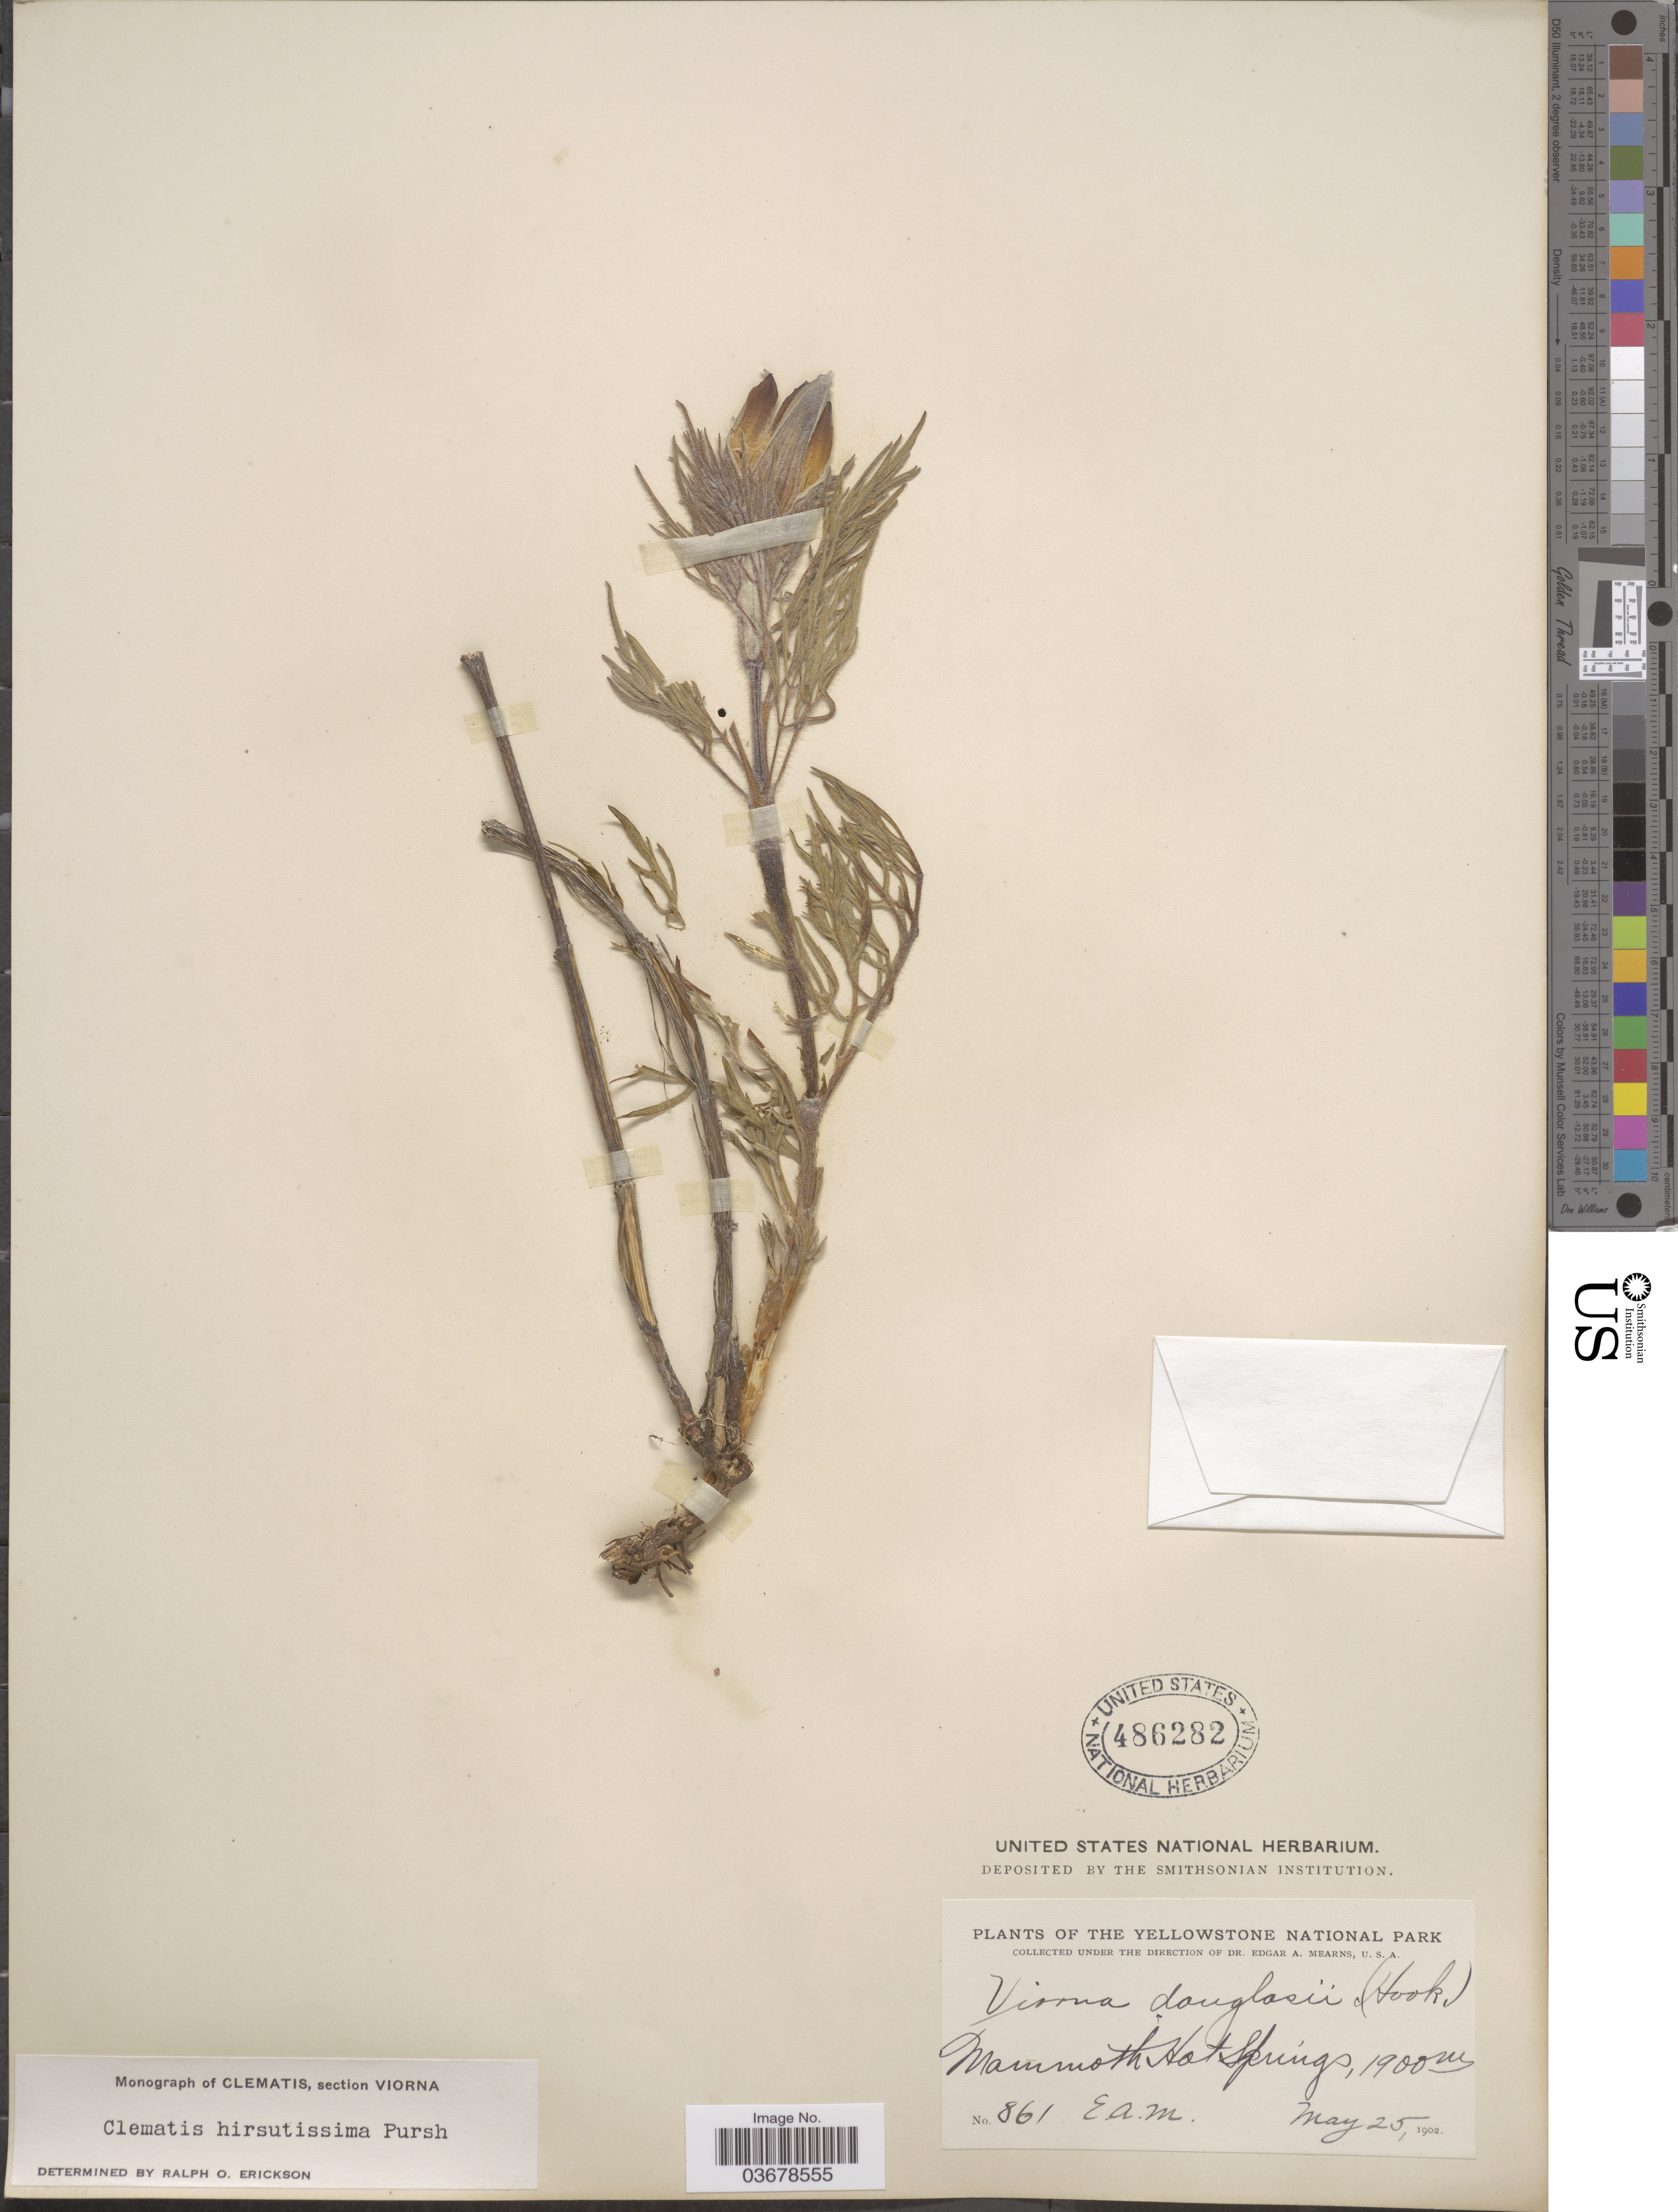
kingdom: Plantae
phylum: Tracheophyta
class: Magnoliopsida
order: Ranunculales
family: Ranunculaceae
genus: Clematis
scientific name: Clematis viorna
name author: L.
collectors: E. A. Mearns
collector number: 861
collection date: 1902-05-25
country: United States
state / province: Wyoming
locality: The Yellowstone National Park. Mammoth Hot Springs.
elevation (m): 1900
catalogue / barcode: US 486282